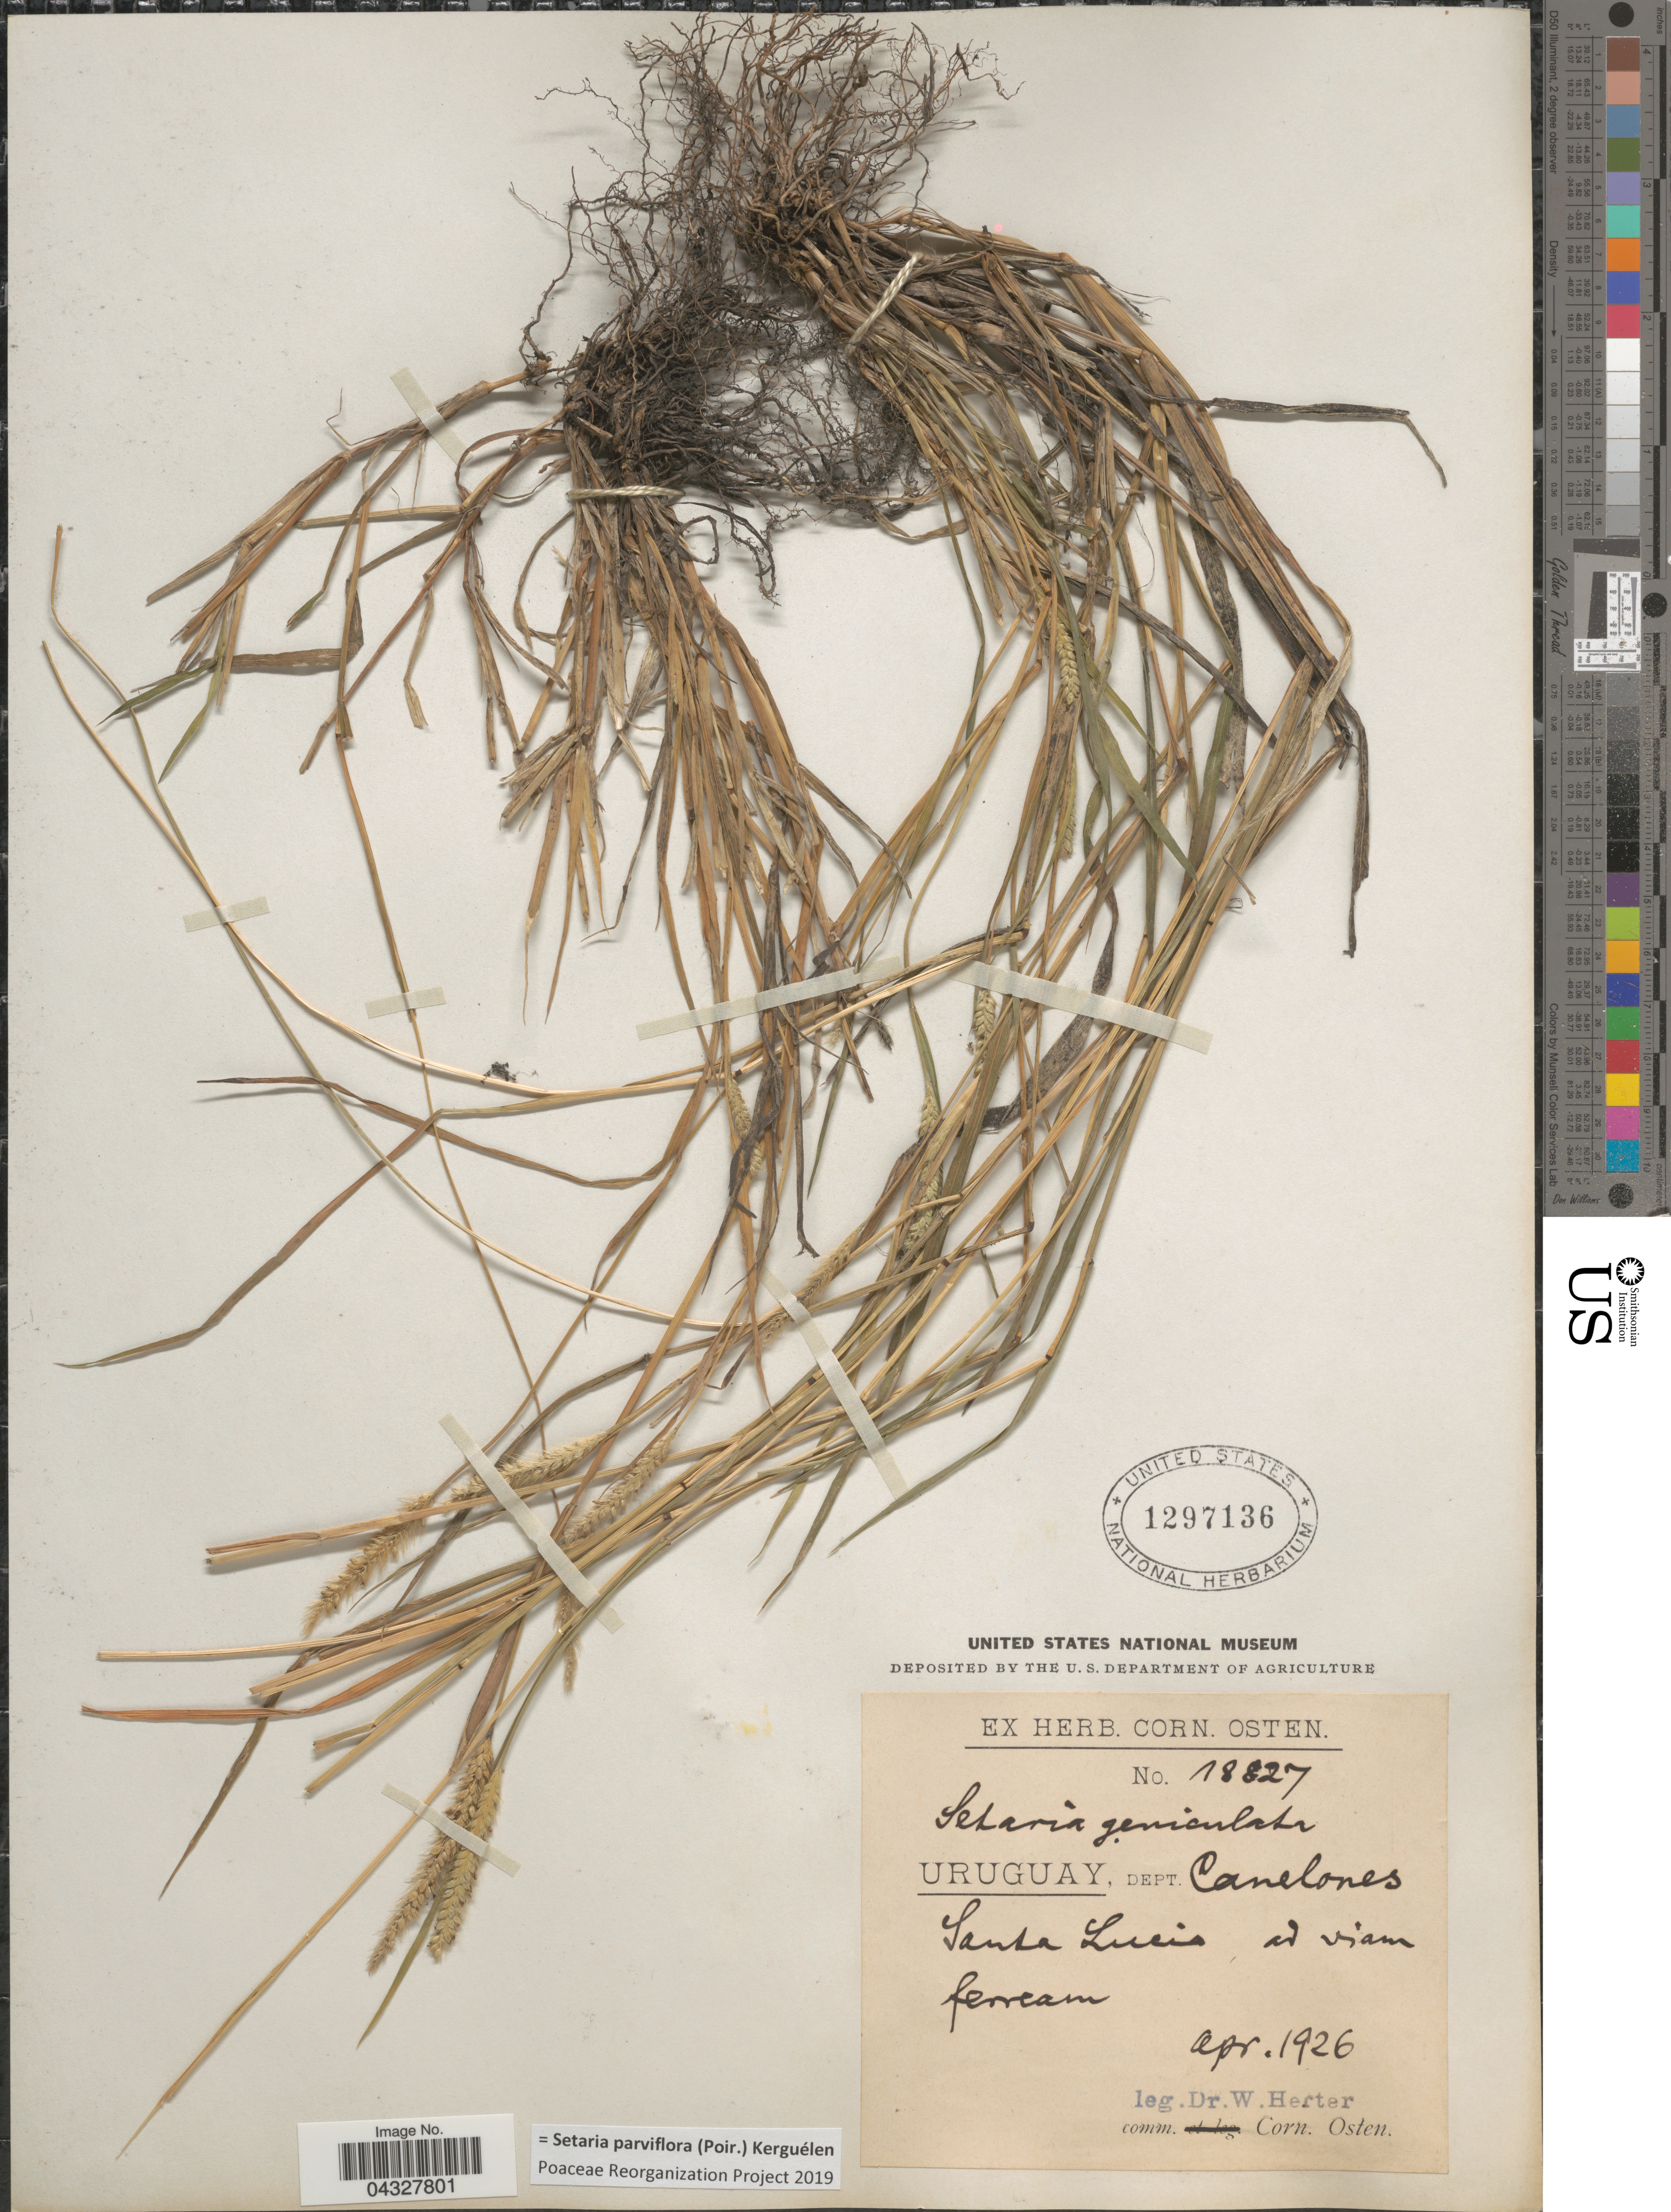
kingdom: Plantae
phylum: Tracheophyta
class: Liliopsida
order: Poales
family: Poaceae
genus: Setaria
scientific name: Setaria parviflora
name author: (Poir.) Kerguélen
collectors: W. G. Herter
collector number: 18827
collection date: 1926-04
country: Uruguay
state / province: Canelones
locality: Dept. Canelones. Santa Lucia ad viam ferrcam.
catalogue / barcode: US 1297136